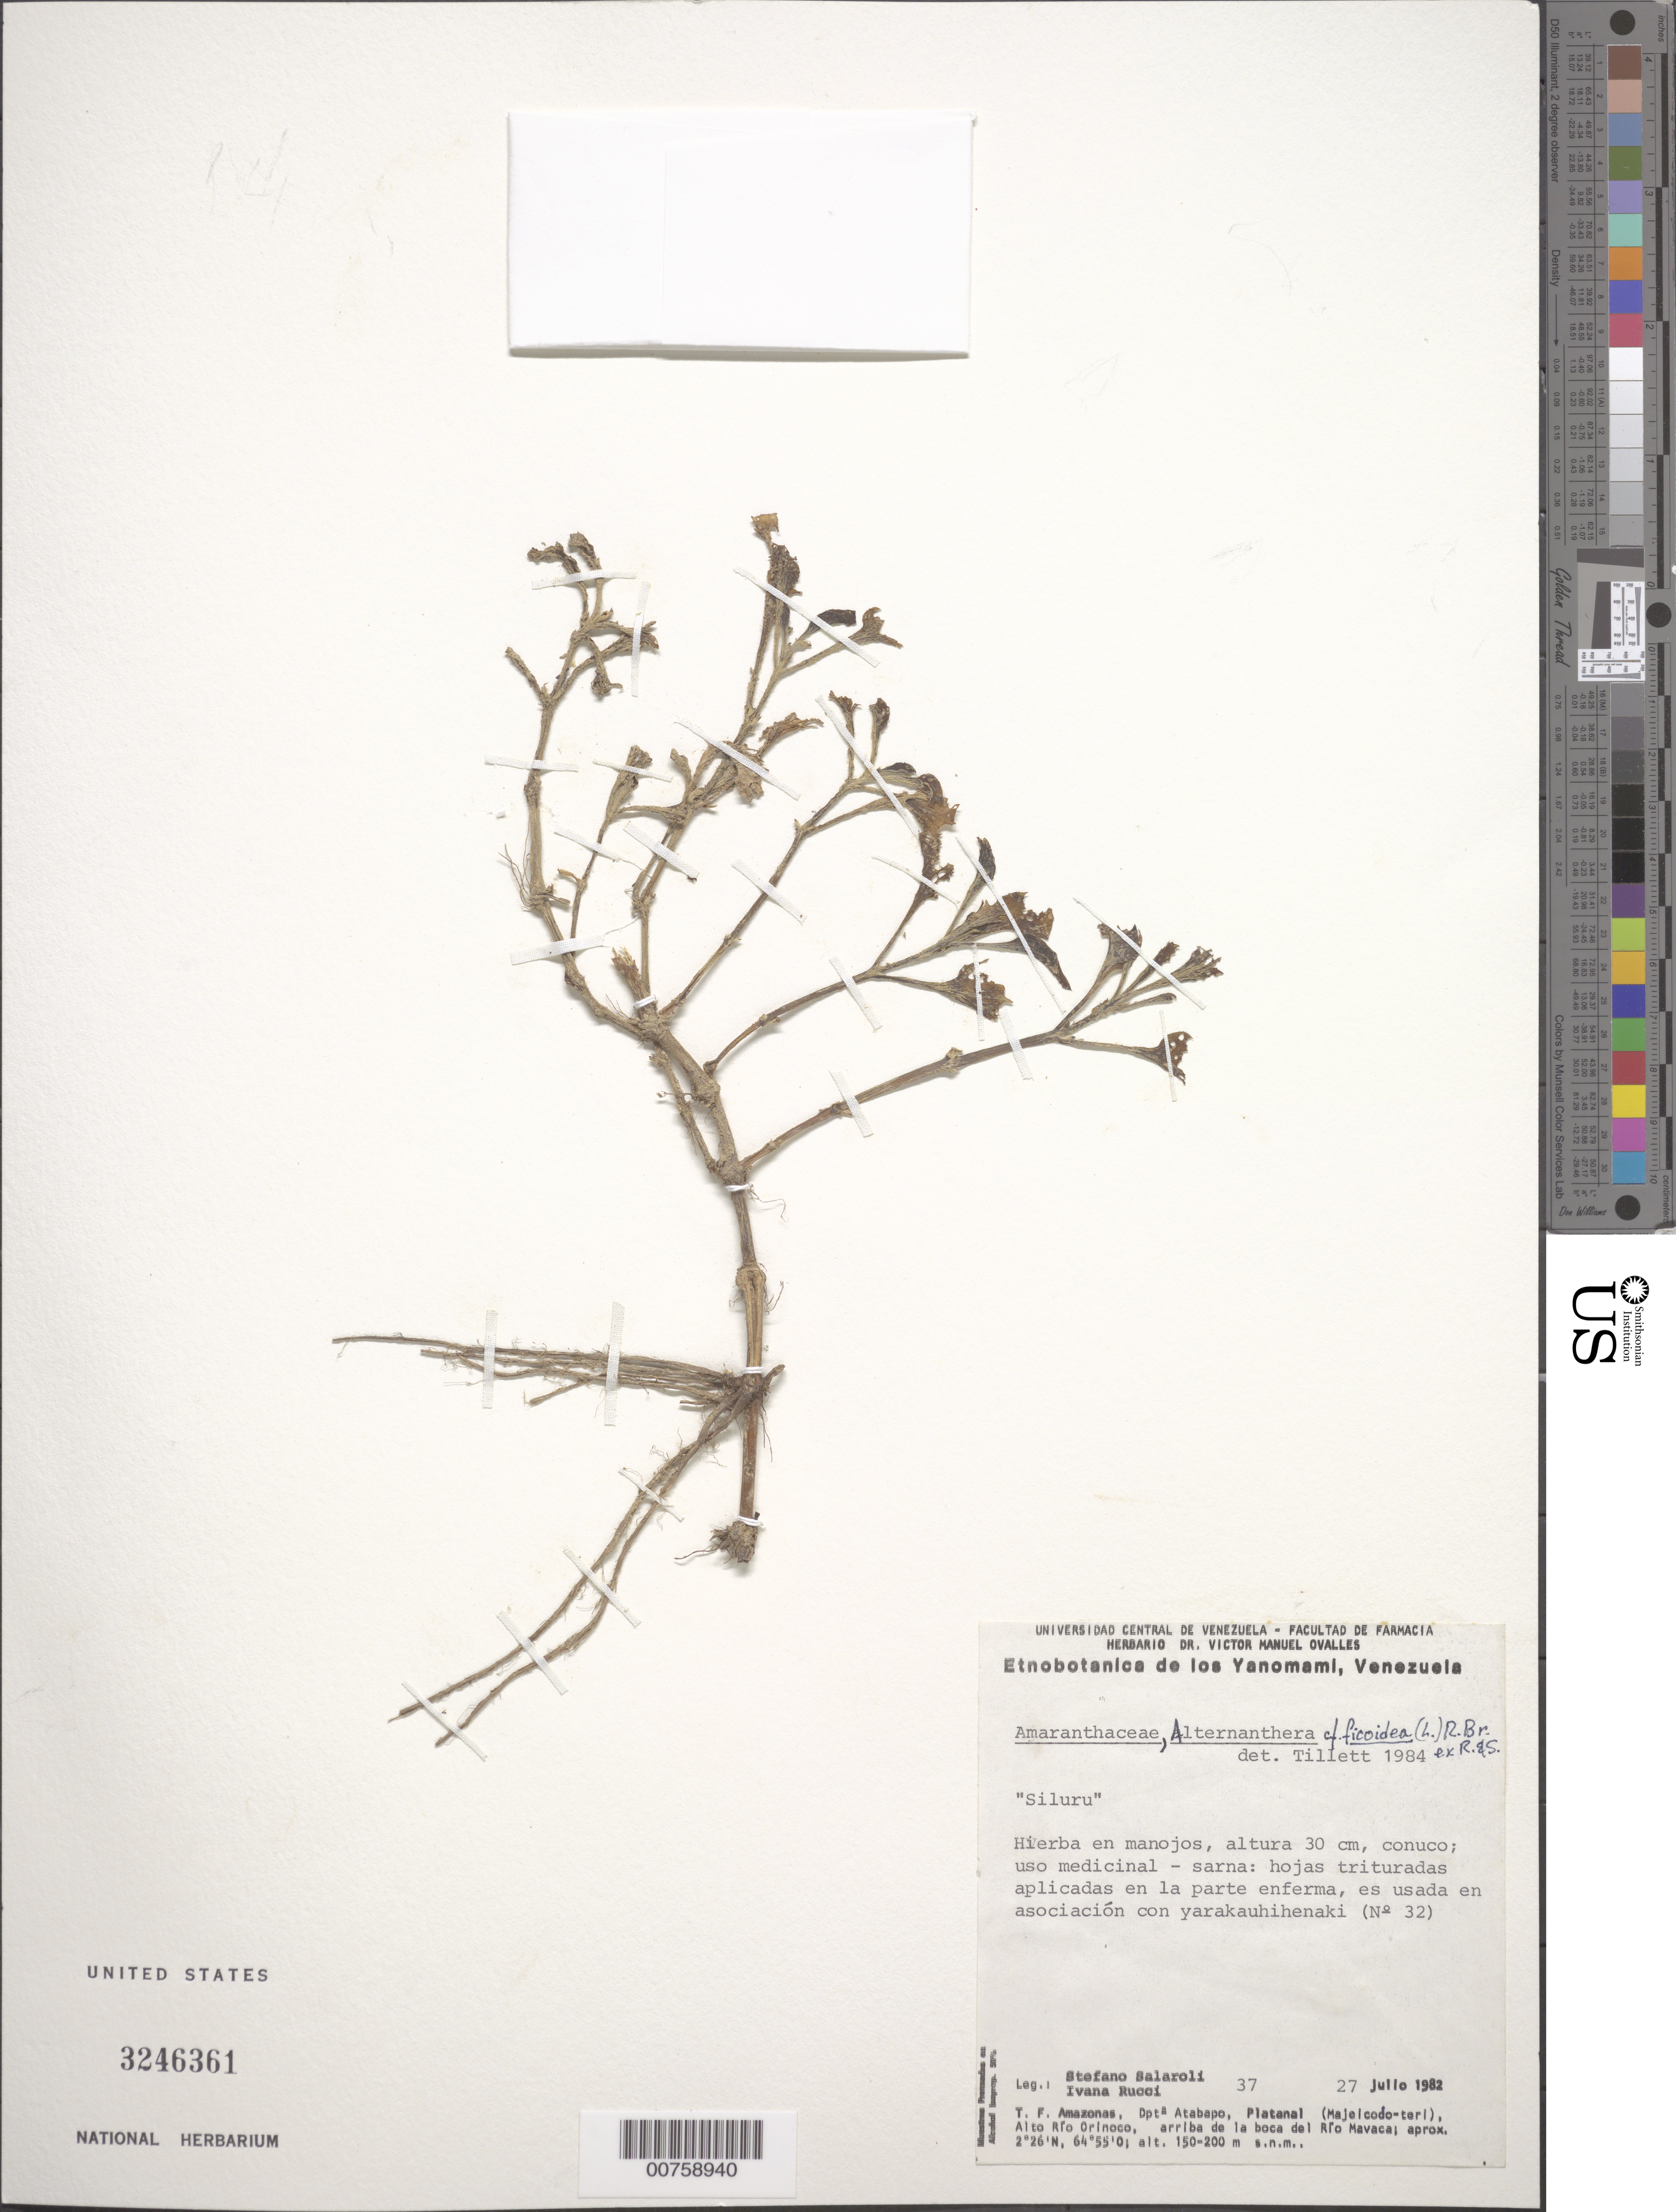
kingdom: Plantae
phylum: Tracheophyta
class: Magnoliopsida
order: Caryophyllales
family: Amaranthaceae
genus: Alternanthera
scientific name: Alternanthera ficoidea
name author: (L.) P. Beauv.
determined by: Tillett, S. S.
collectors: S. Salaroli & I. Rucci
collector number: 37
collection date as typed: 27-Jul-82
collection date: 1982-07-27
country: Venezuela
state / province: Amazonas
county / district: Atabapo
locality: Platanal (Majeicodo-teri), Alto Río Orinoco, above mouth of Río Mavaca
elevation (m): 150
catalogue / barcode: US 3246361